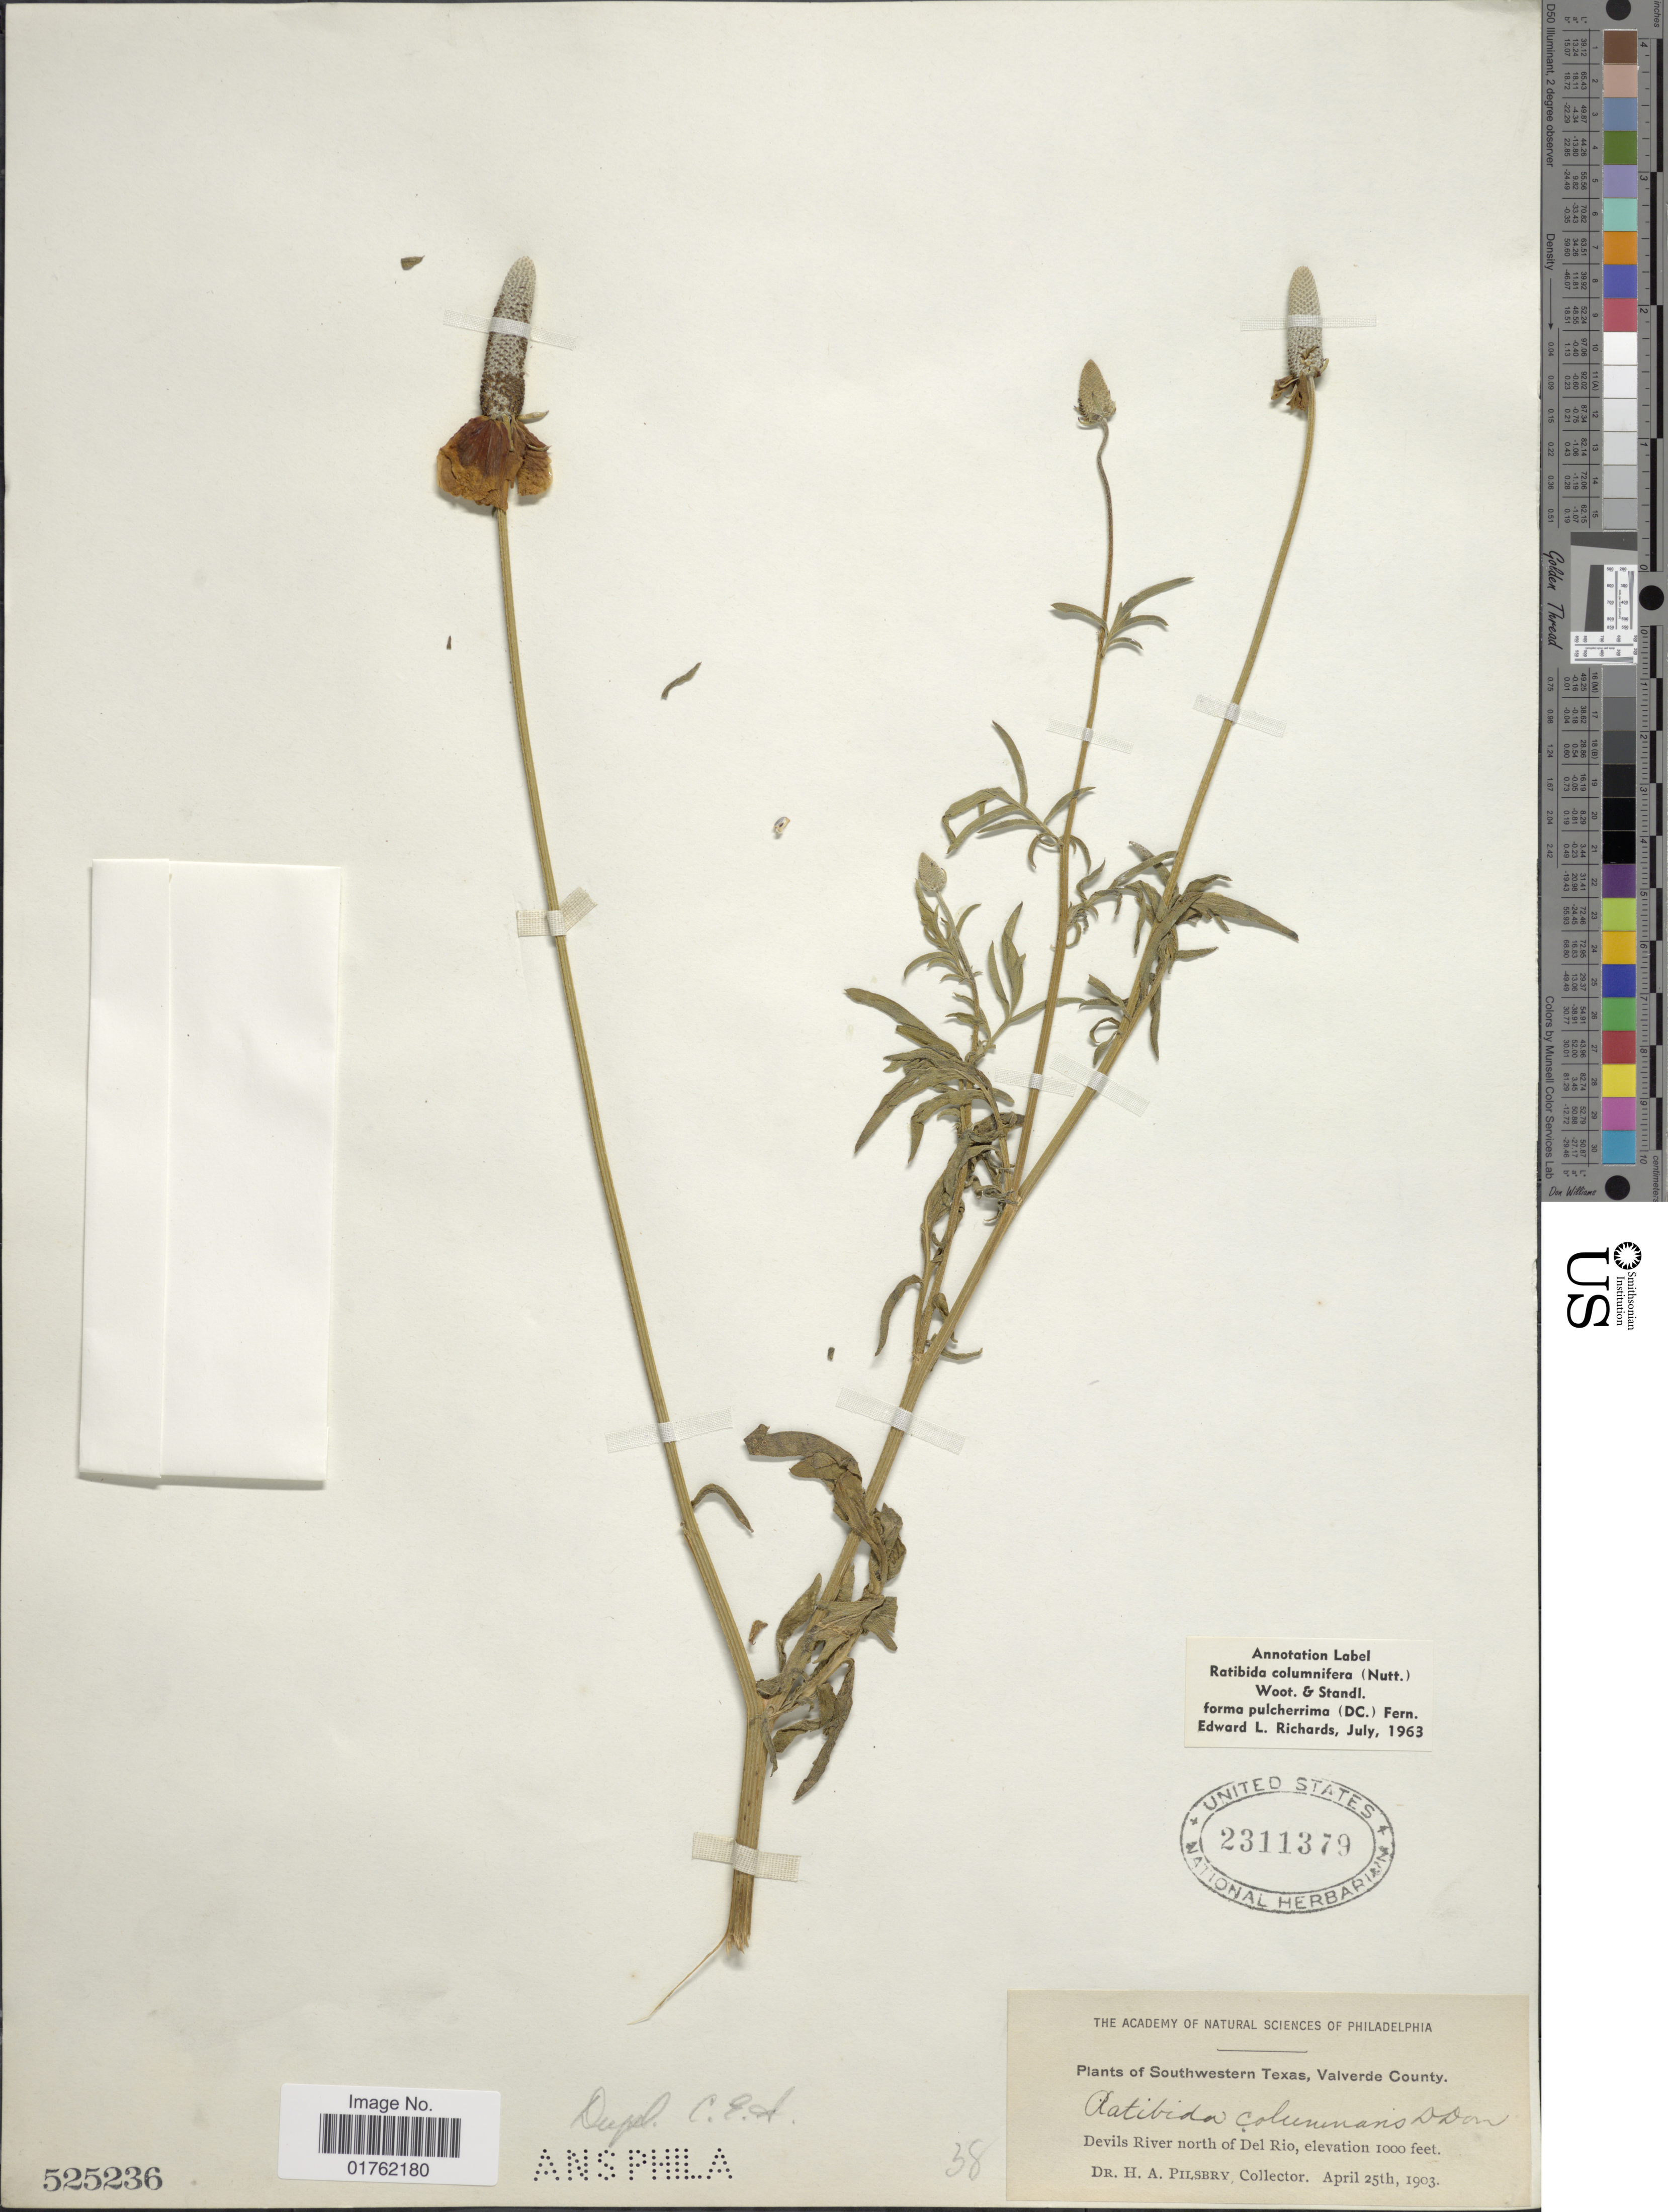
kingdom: Plantae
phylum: Tracheophyta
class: Magnoliopsida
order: Asterales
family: Asteraceae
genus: Ratibida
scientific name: Ratibida columnaris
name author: (Pursh) D. Don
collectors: H. Pilsbry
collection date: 1903-04-25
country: United States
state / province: Texas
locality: Southwestern Texas, Valverde County, Devils River north of Del Rio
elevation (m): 305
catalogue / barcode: US 2311379